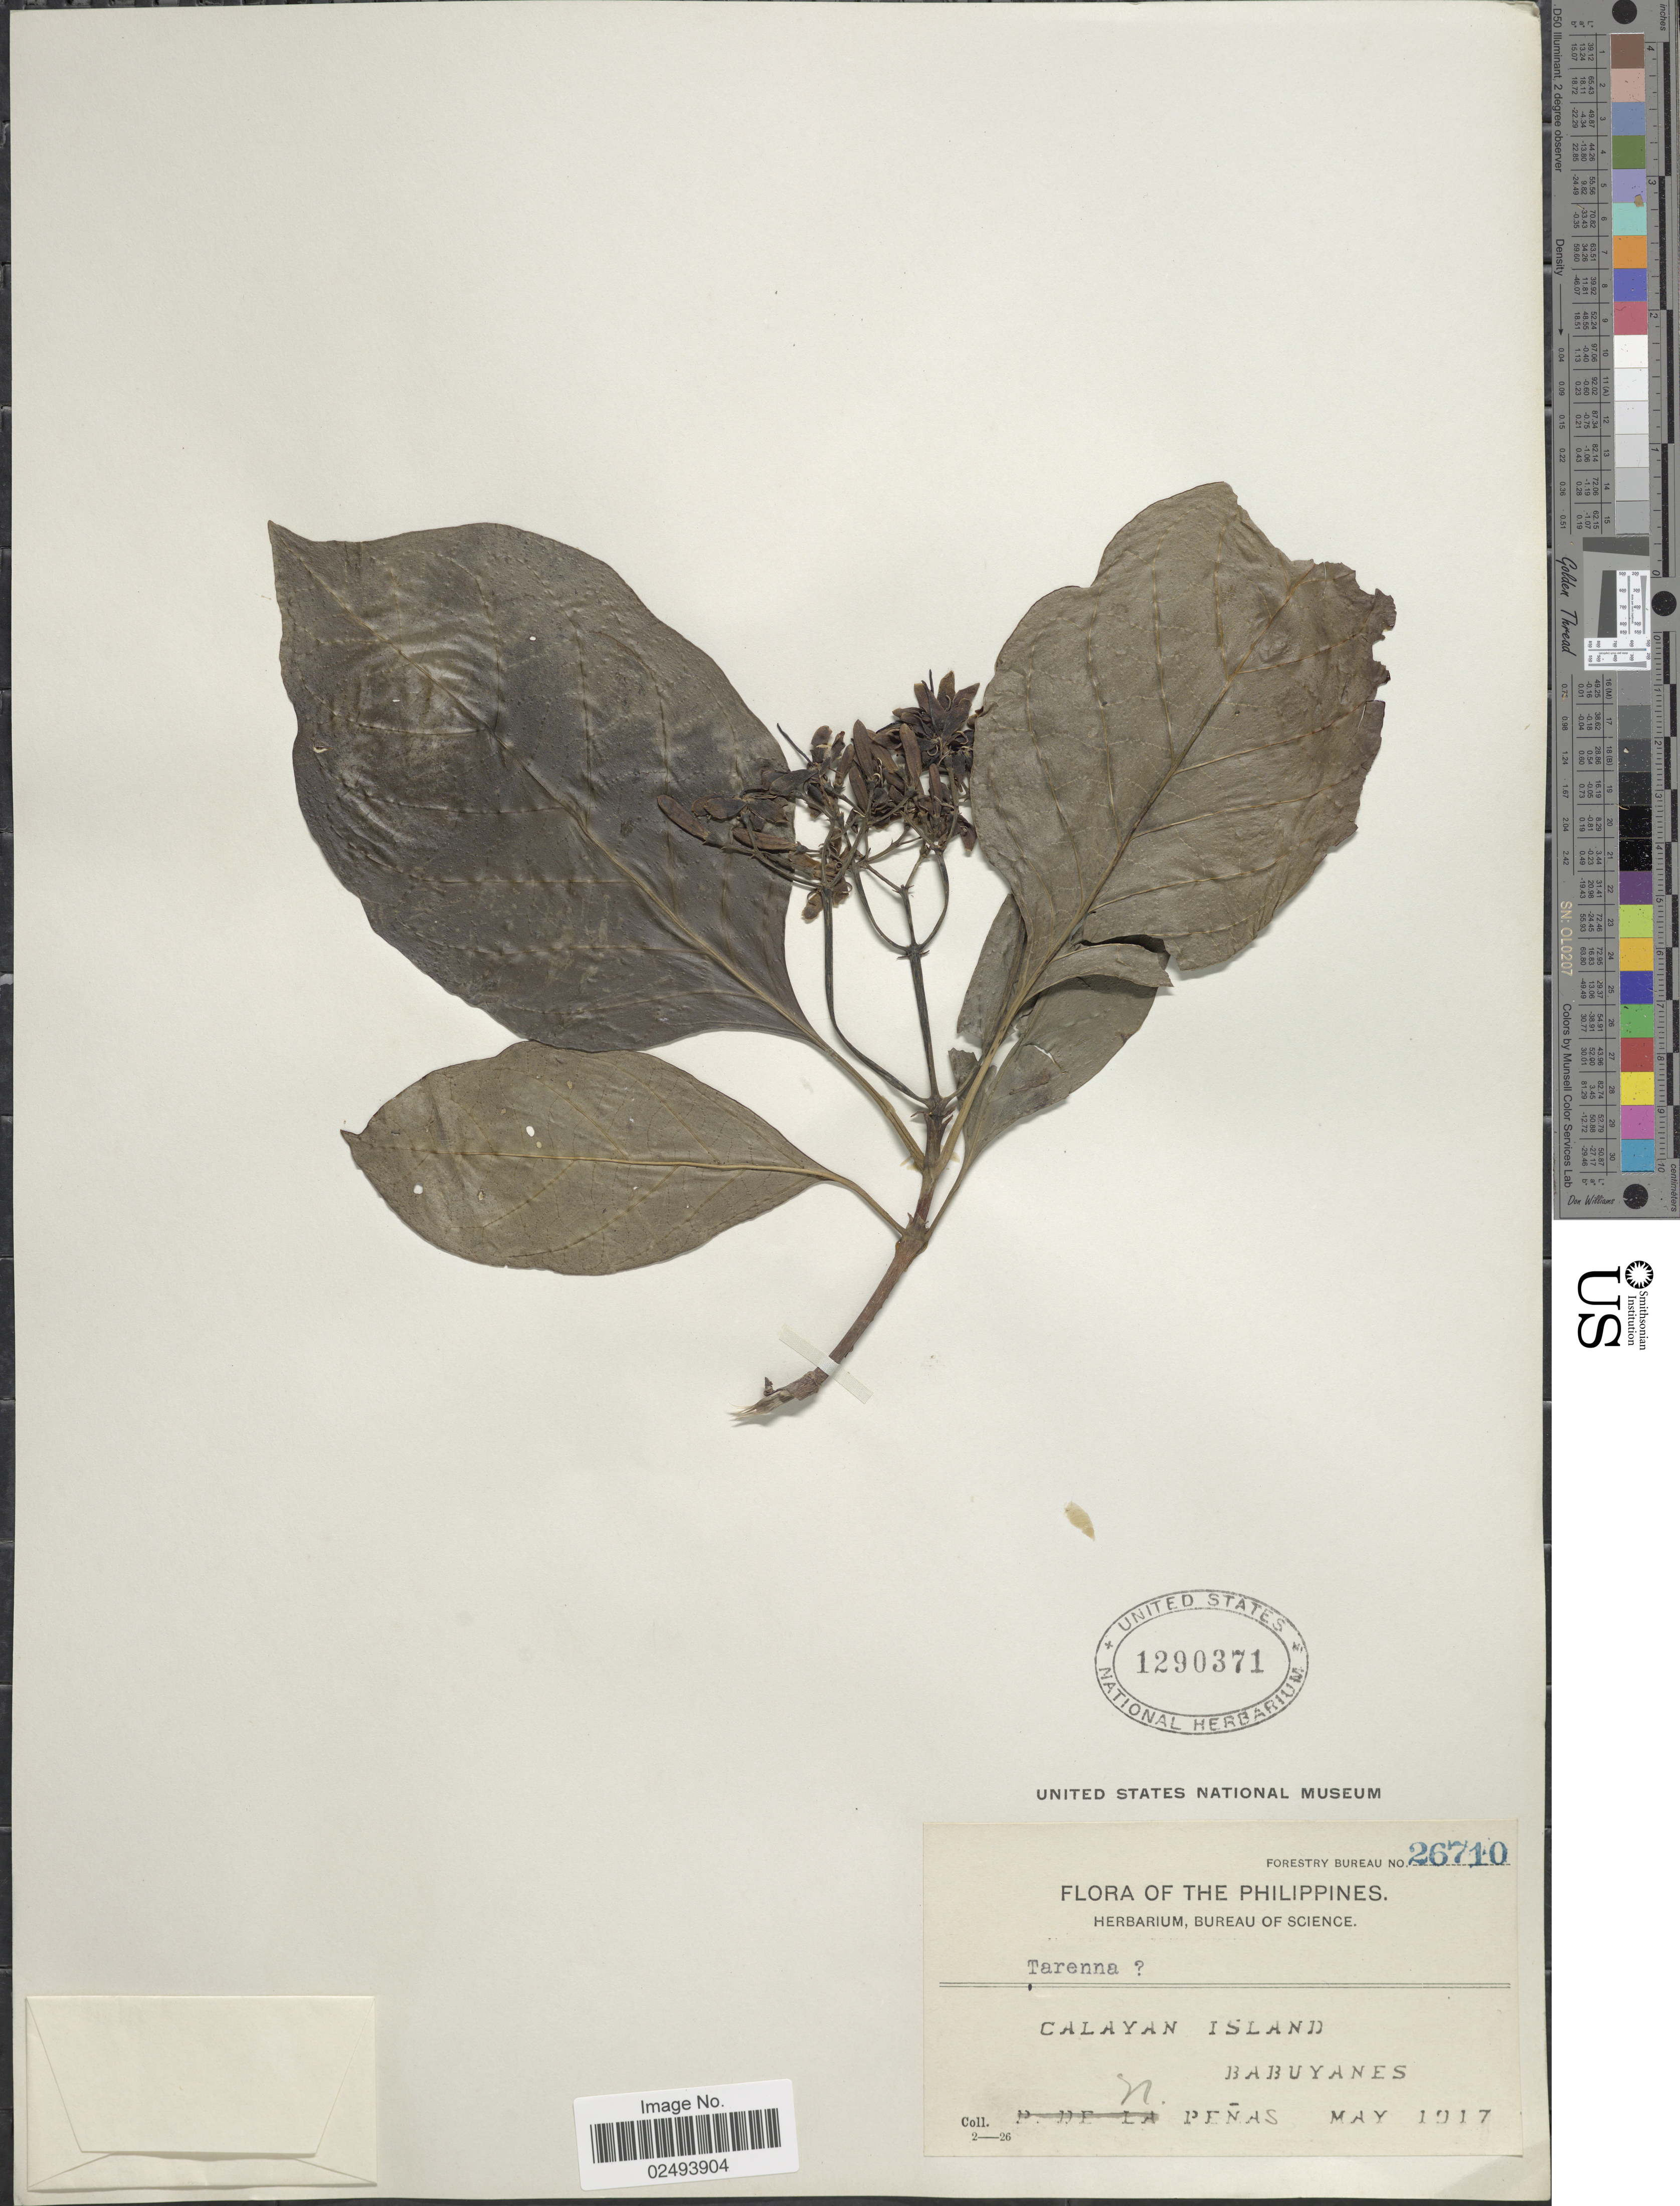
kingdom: Plantae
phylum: Tracheophyta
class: Magnoliopsida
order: Gentianales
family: Rubiaceae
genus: Tarenna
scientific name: Tarenna sp.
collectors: N. Penas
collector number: Forestry Bureau 26710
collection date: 1917-05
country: Philippines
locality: Calayan Island. Babuyanes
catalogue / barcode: US 1290371